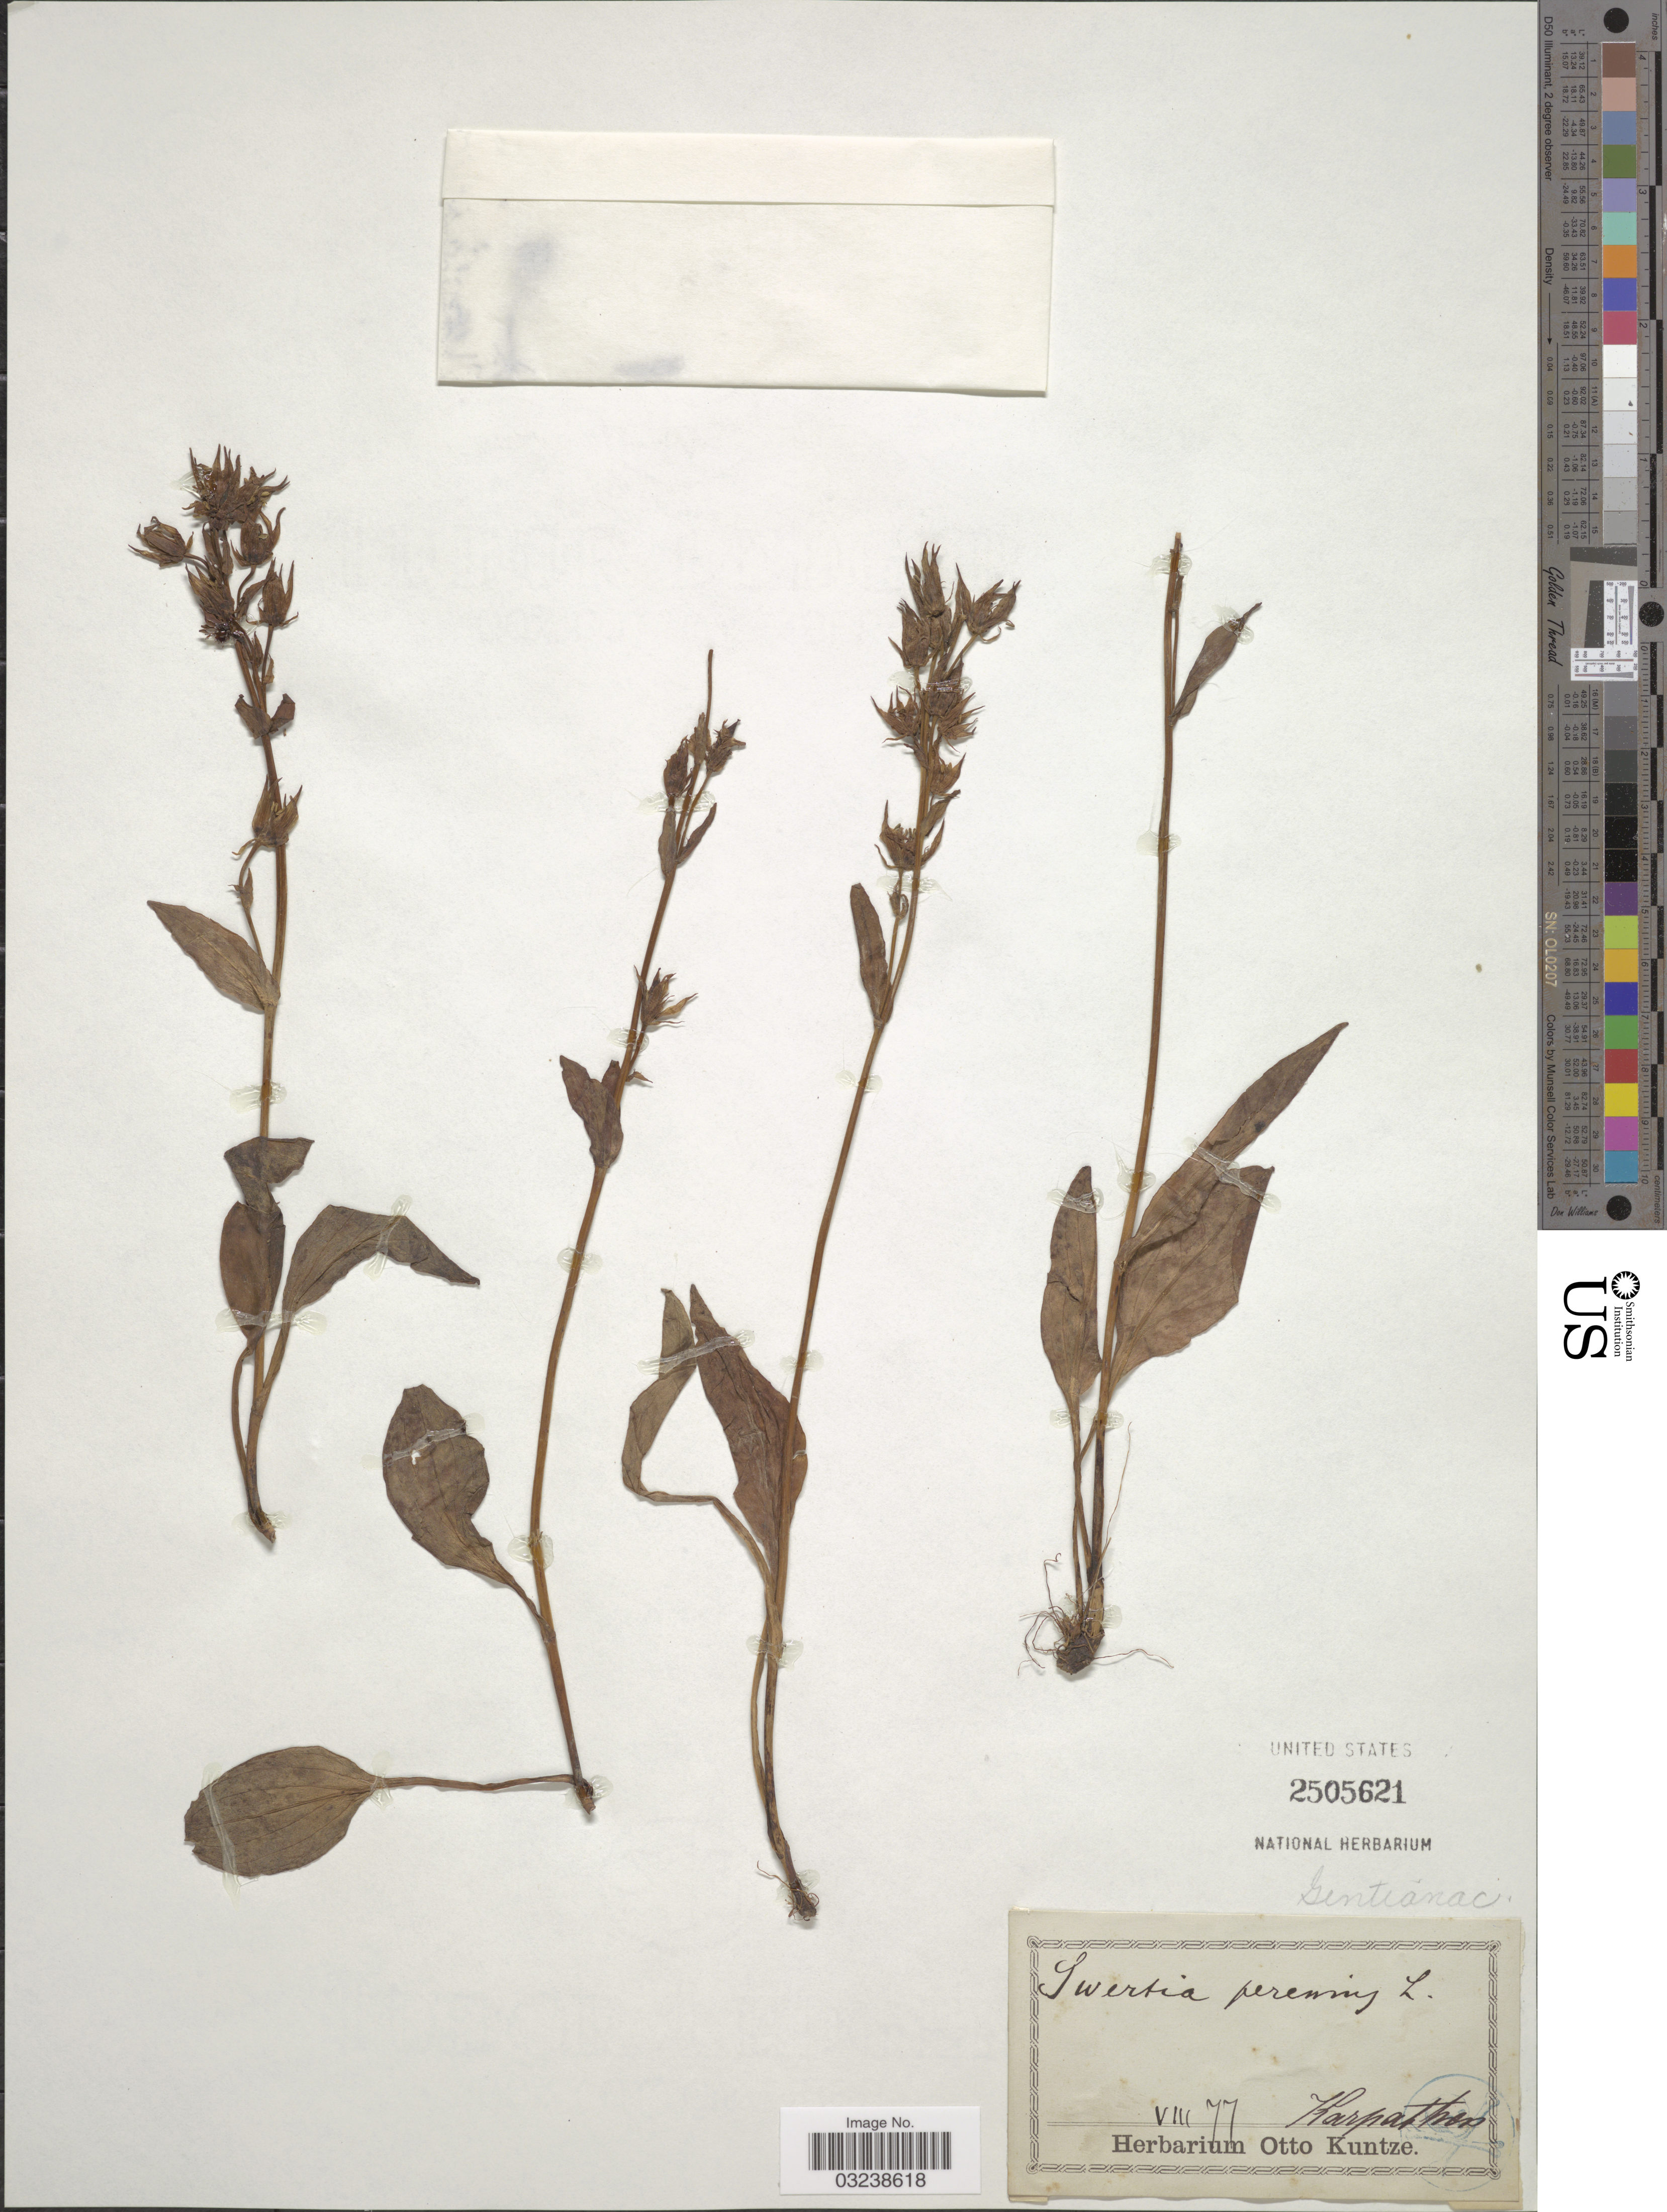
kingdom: Plantae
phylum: Tracheophyta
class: Magnoliopsida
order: Gentianales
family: Gentianaceae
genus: Swertia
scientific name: Swertia perennis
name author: L.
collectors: ex herb. Otto Kuntze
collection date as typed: Transcribed d/m/y: /8/77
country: Greece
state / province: South Aegean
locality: Karpathos.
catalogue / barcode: US 2505621